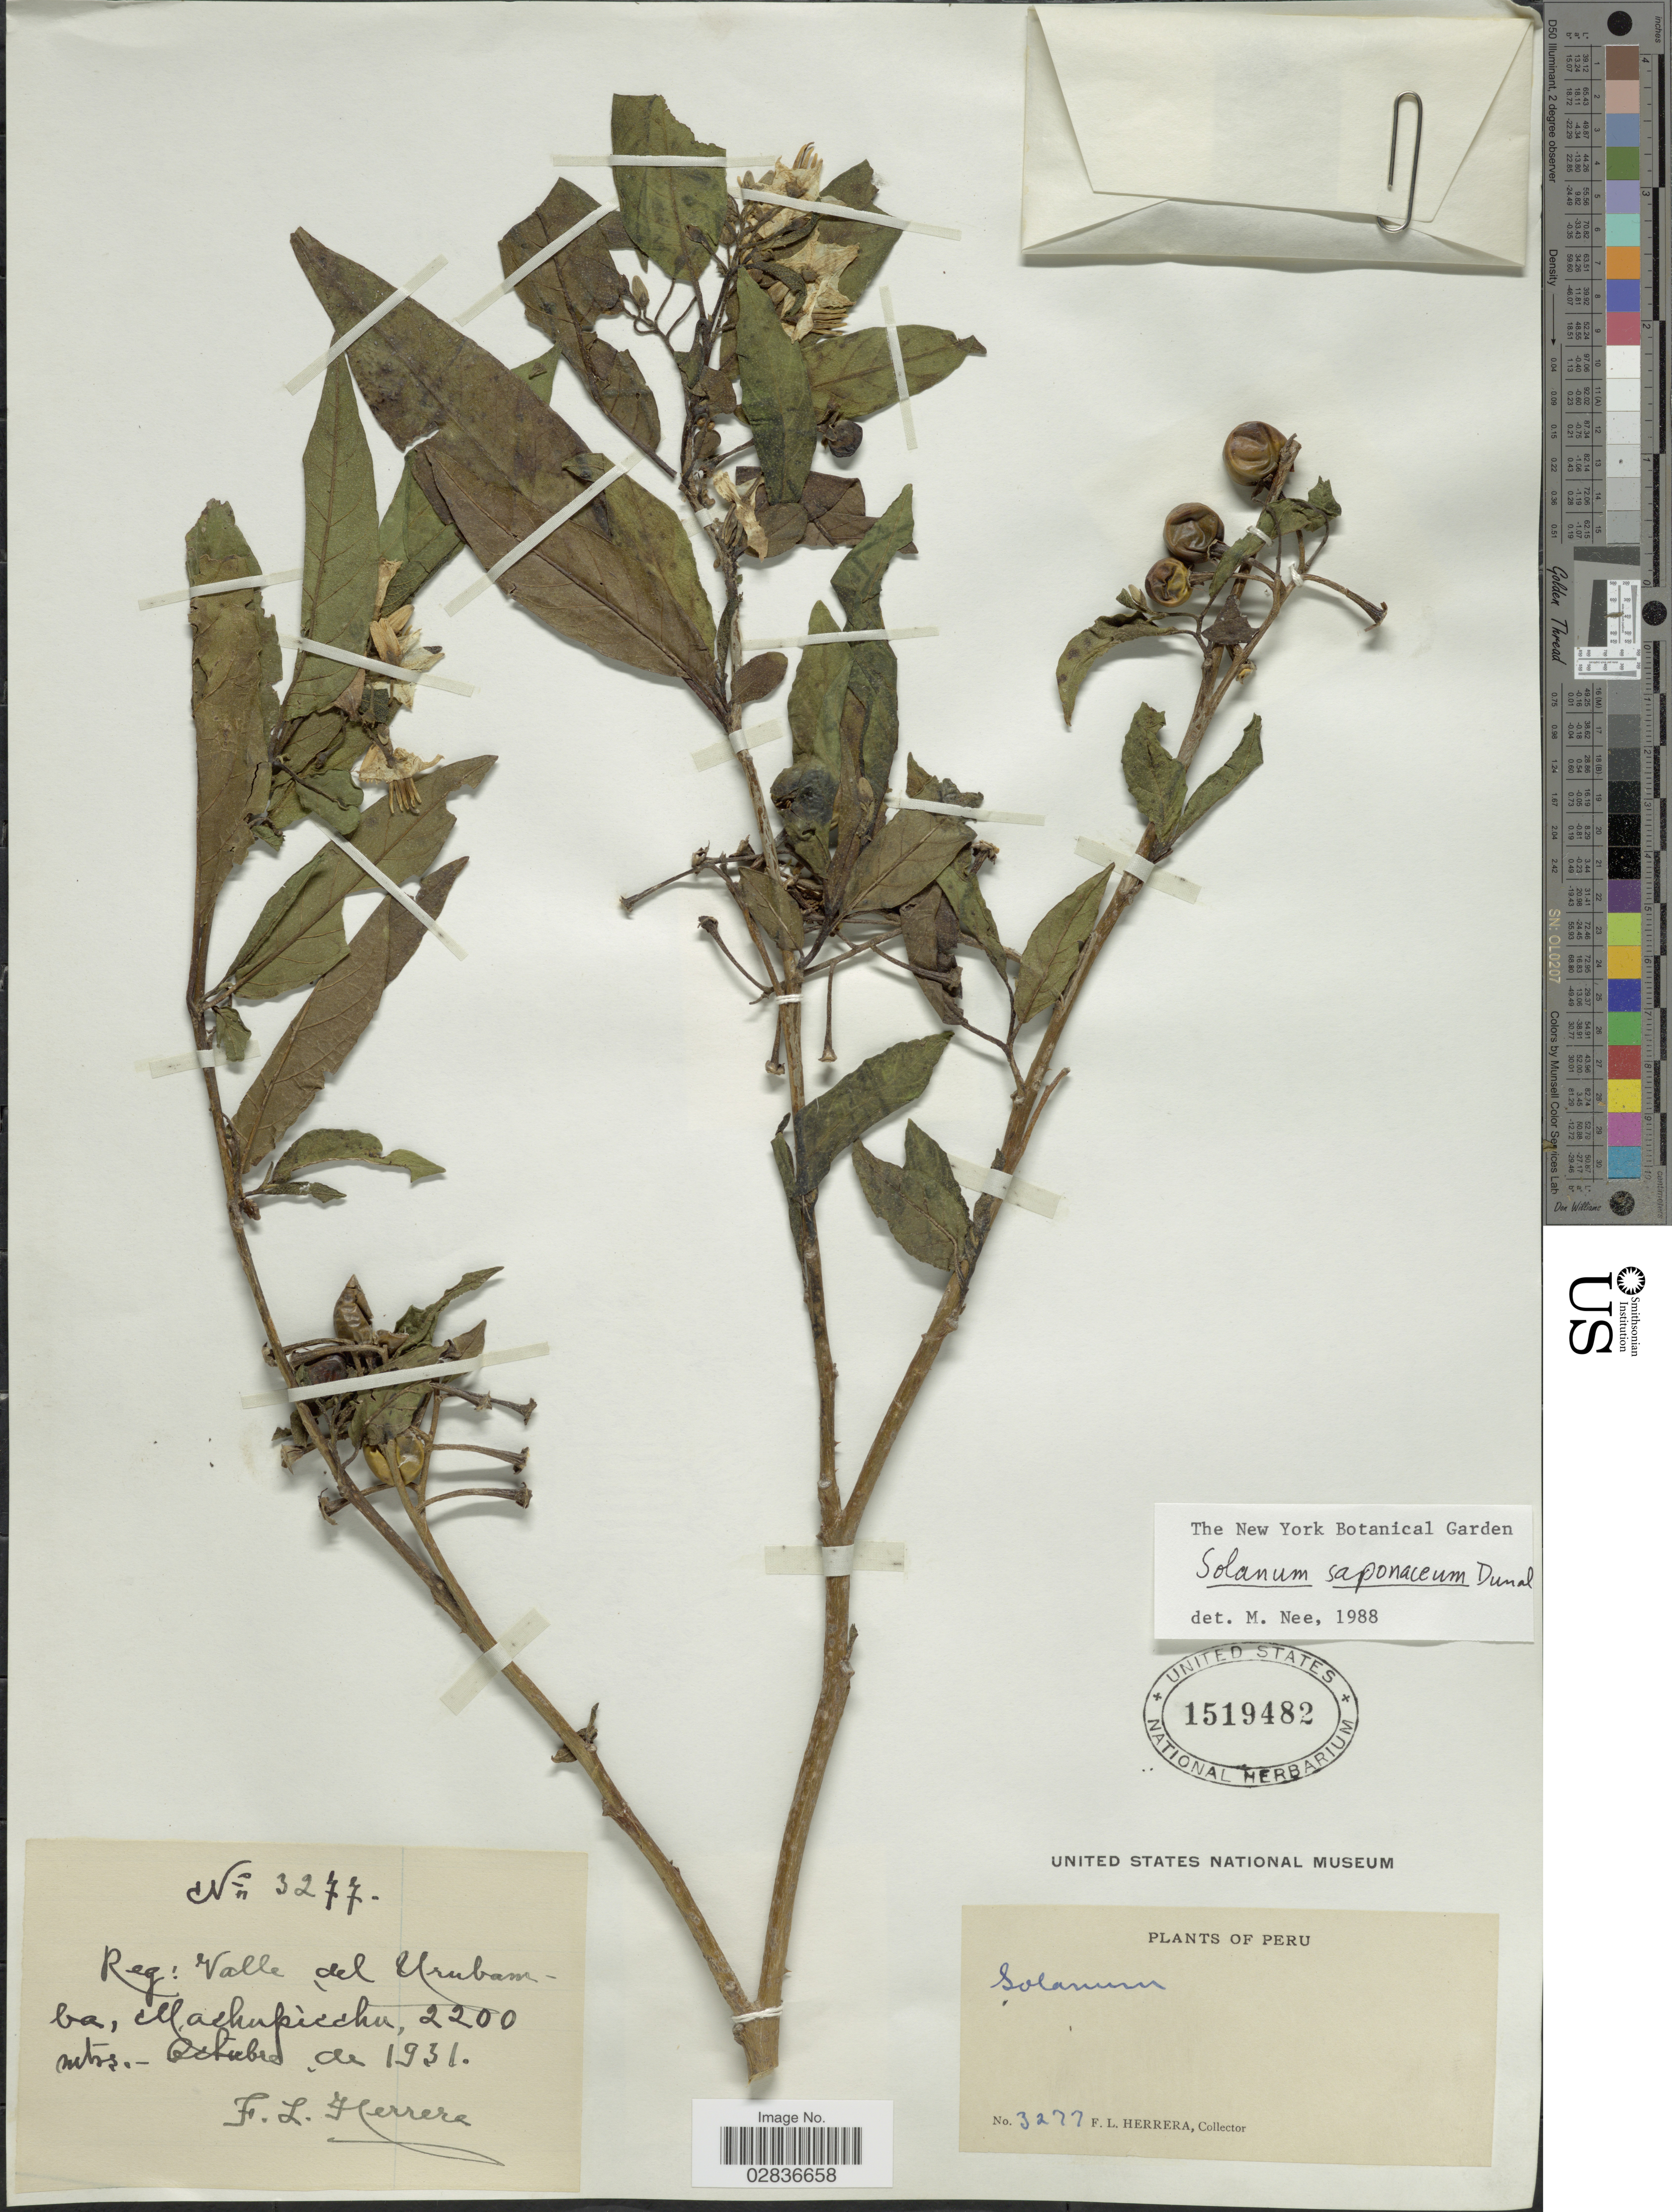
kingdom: Plantae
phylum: Tracheophyta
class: Magnoliopsida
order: Solanales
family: Solanaceae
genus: Solanum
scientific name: Solanum saponaceum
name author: Dunal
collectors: F. L. Herrera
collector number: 3277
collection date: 1931-10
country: Peru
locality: Reg: Valle del Urubamba, Machupicchu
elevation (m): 2200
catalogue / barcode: US 1519482